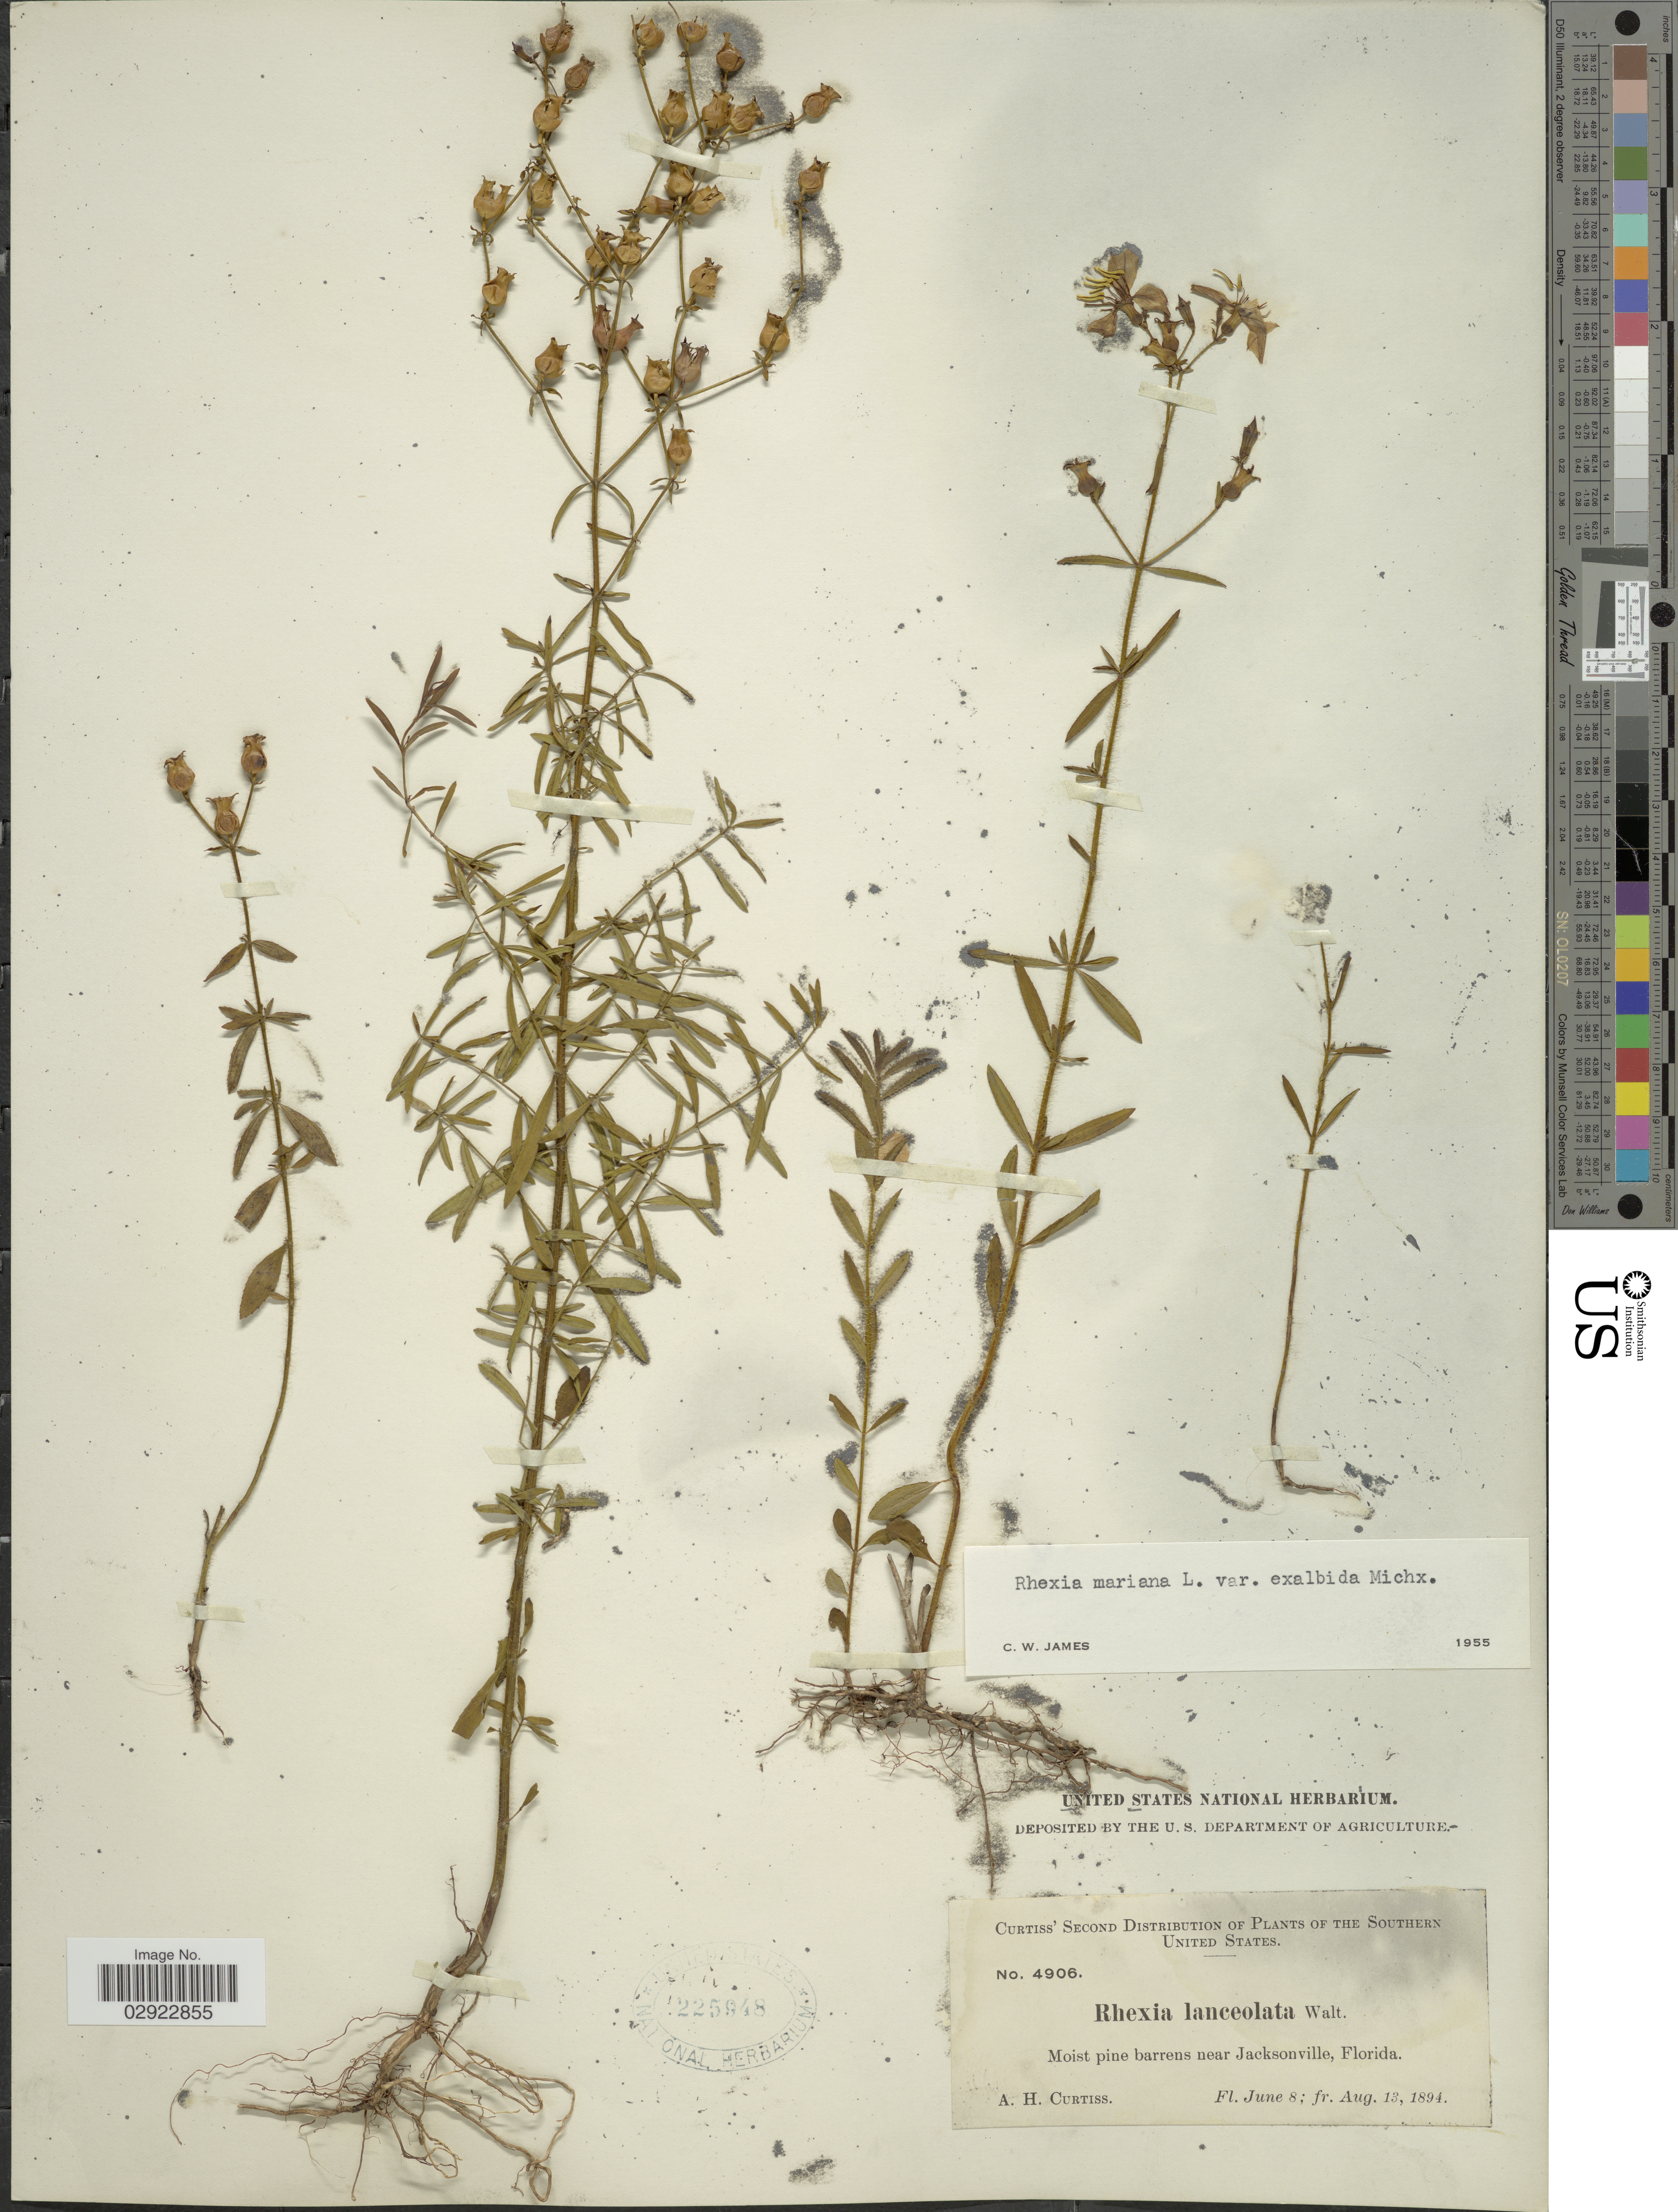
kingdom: Plantae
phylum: Tracheophyta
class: Magnoliopsida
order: Myrtales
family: Melastomataceae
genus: Rhexia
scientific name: Rhexia mariana var. exalbida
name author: Michx.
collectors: A. H. Curtiss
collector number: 4906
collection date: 1894-06-08/1894-08-13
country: United States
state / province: Florida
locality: Southern United States. Moist pine barrens near Jacksonville.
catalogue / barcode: US 225948